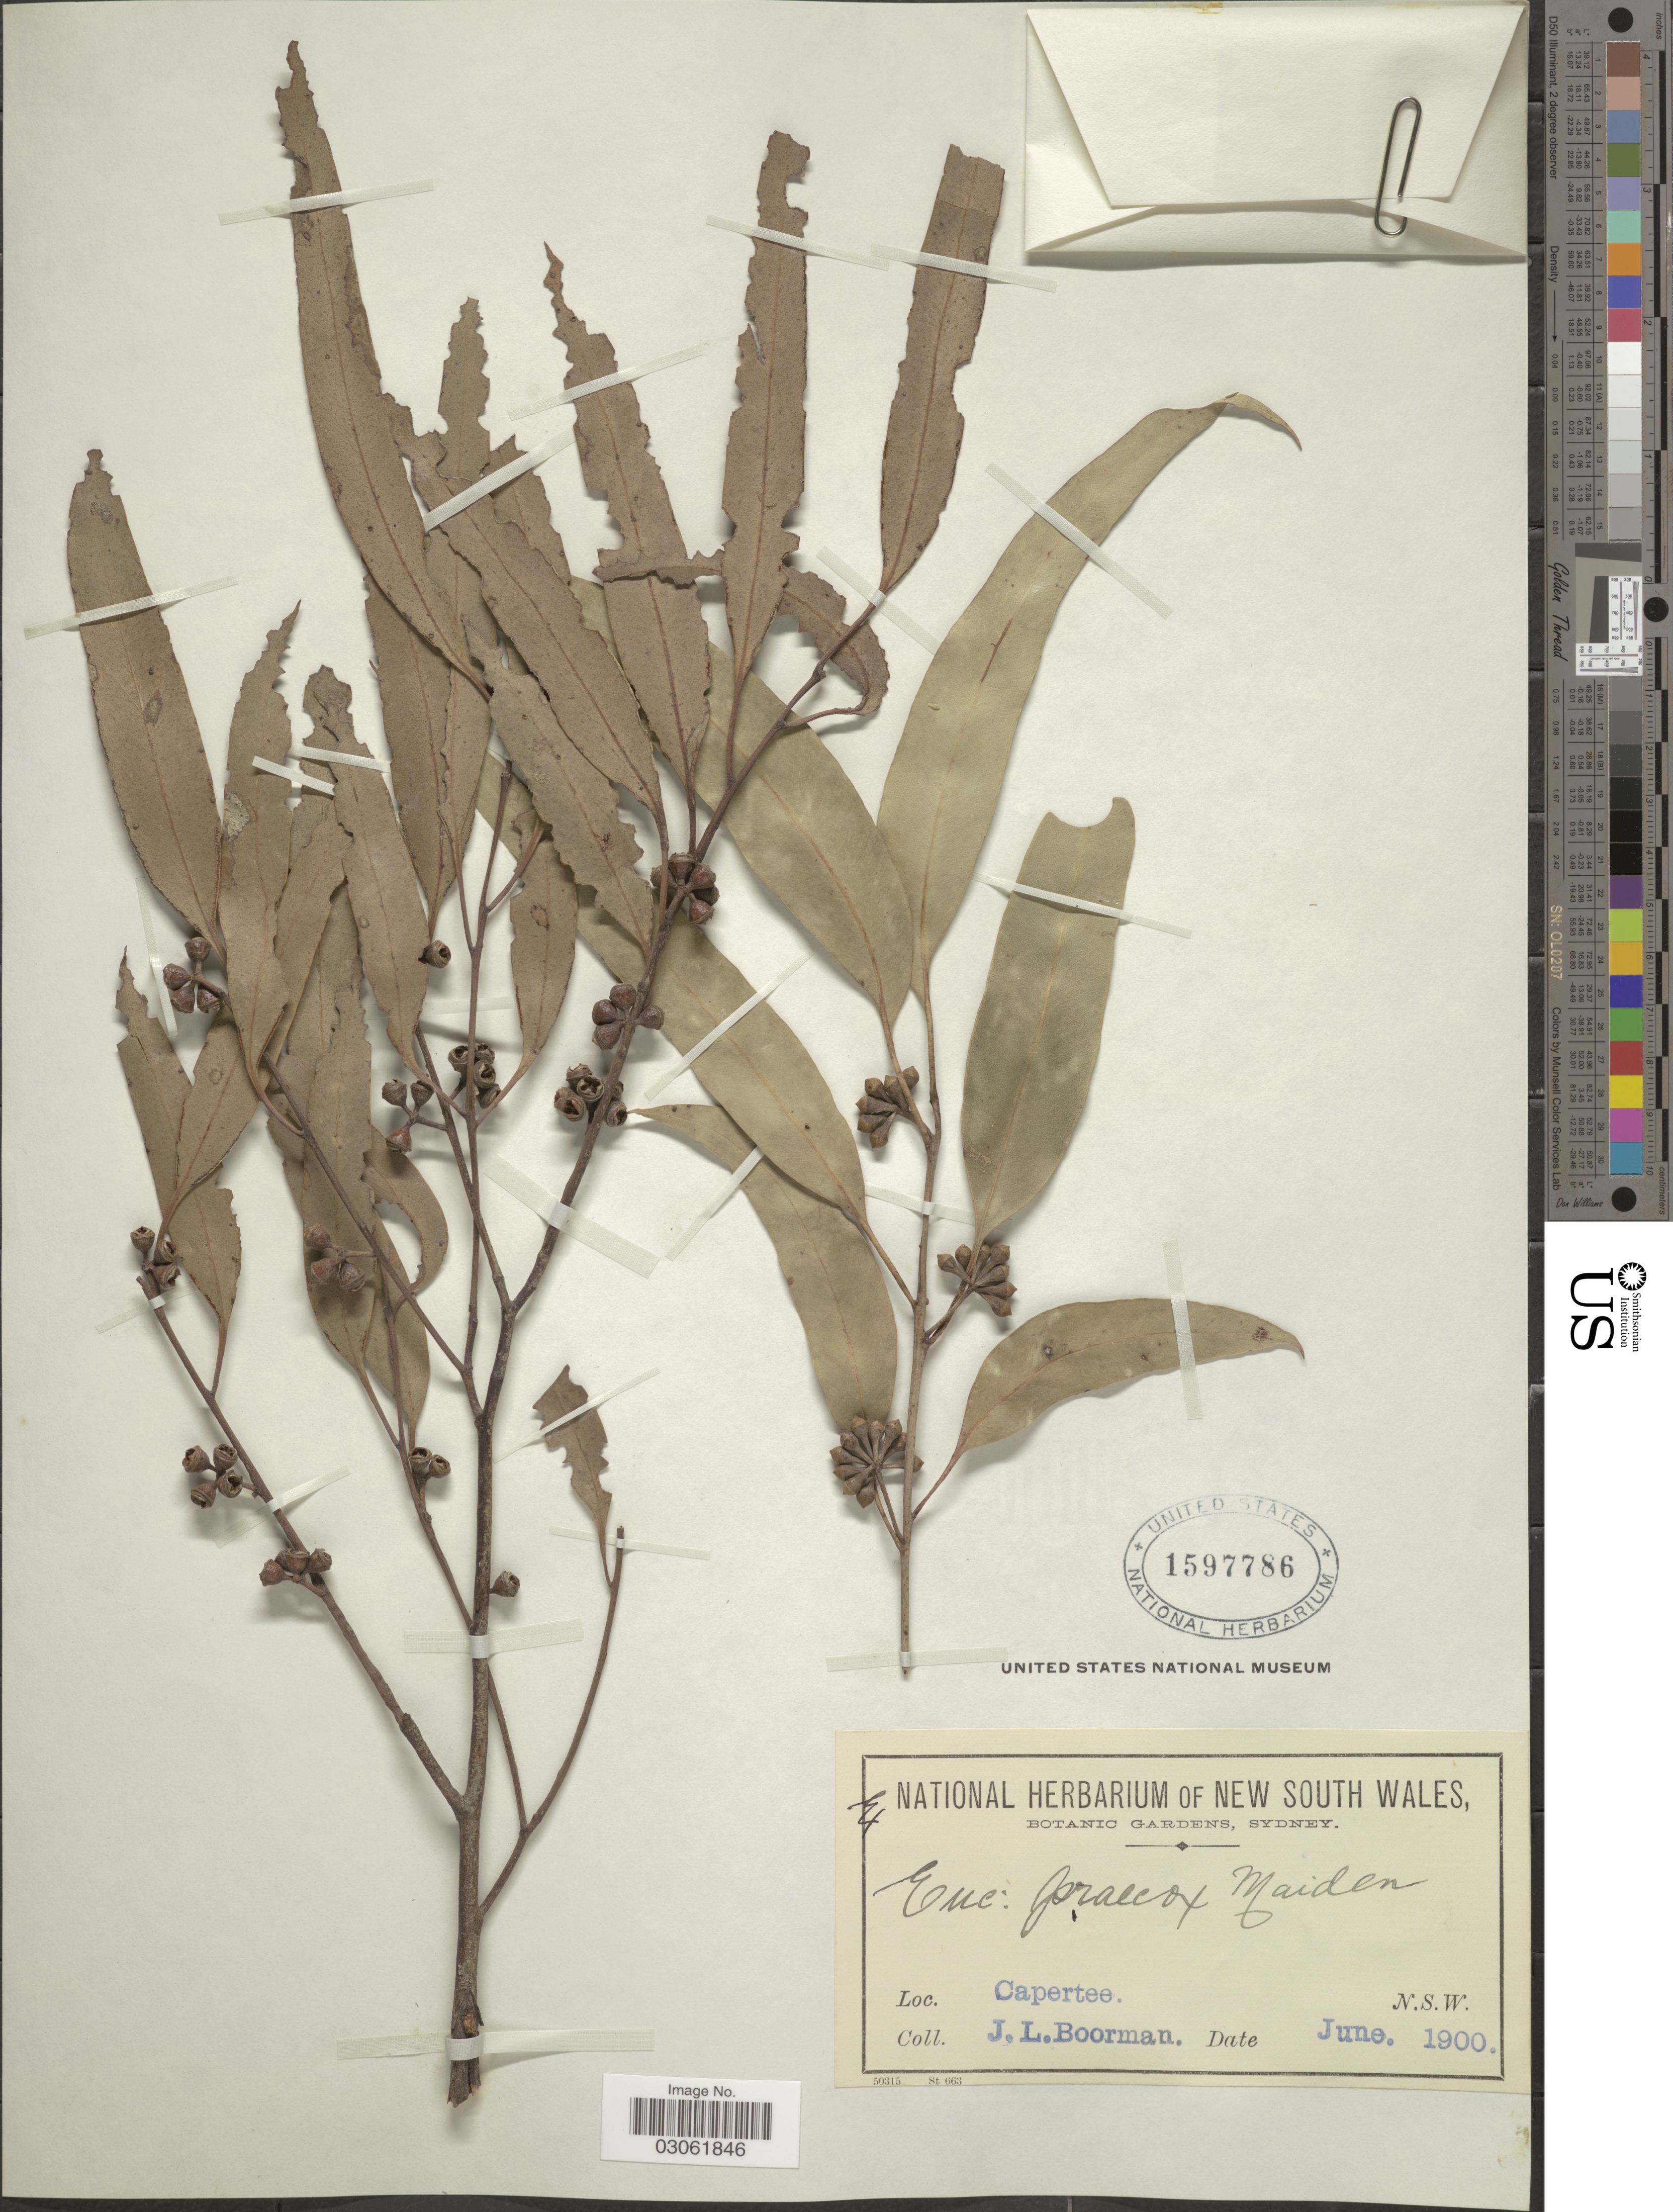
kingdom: Plantae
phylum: Tracheophyta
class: Magnoliopsida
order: Myrtales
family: Myrtaceae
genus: Eucalyptus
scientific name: Eucalyptus praecox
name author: Maiden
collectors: J. Boorman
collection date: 1900-06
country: Australia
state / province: New South Wales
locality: Capertee.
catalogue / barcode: US 1597786